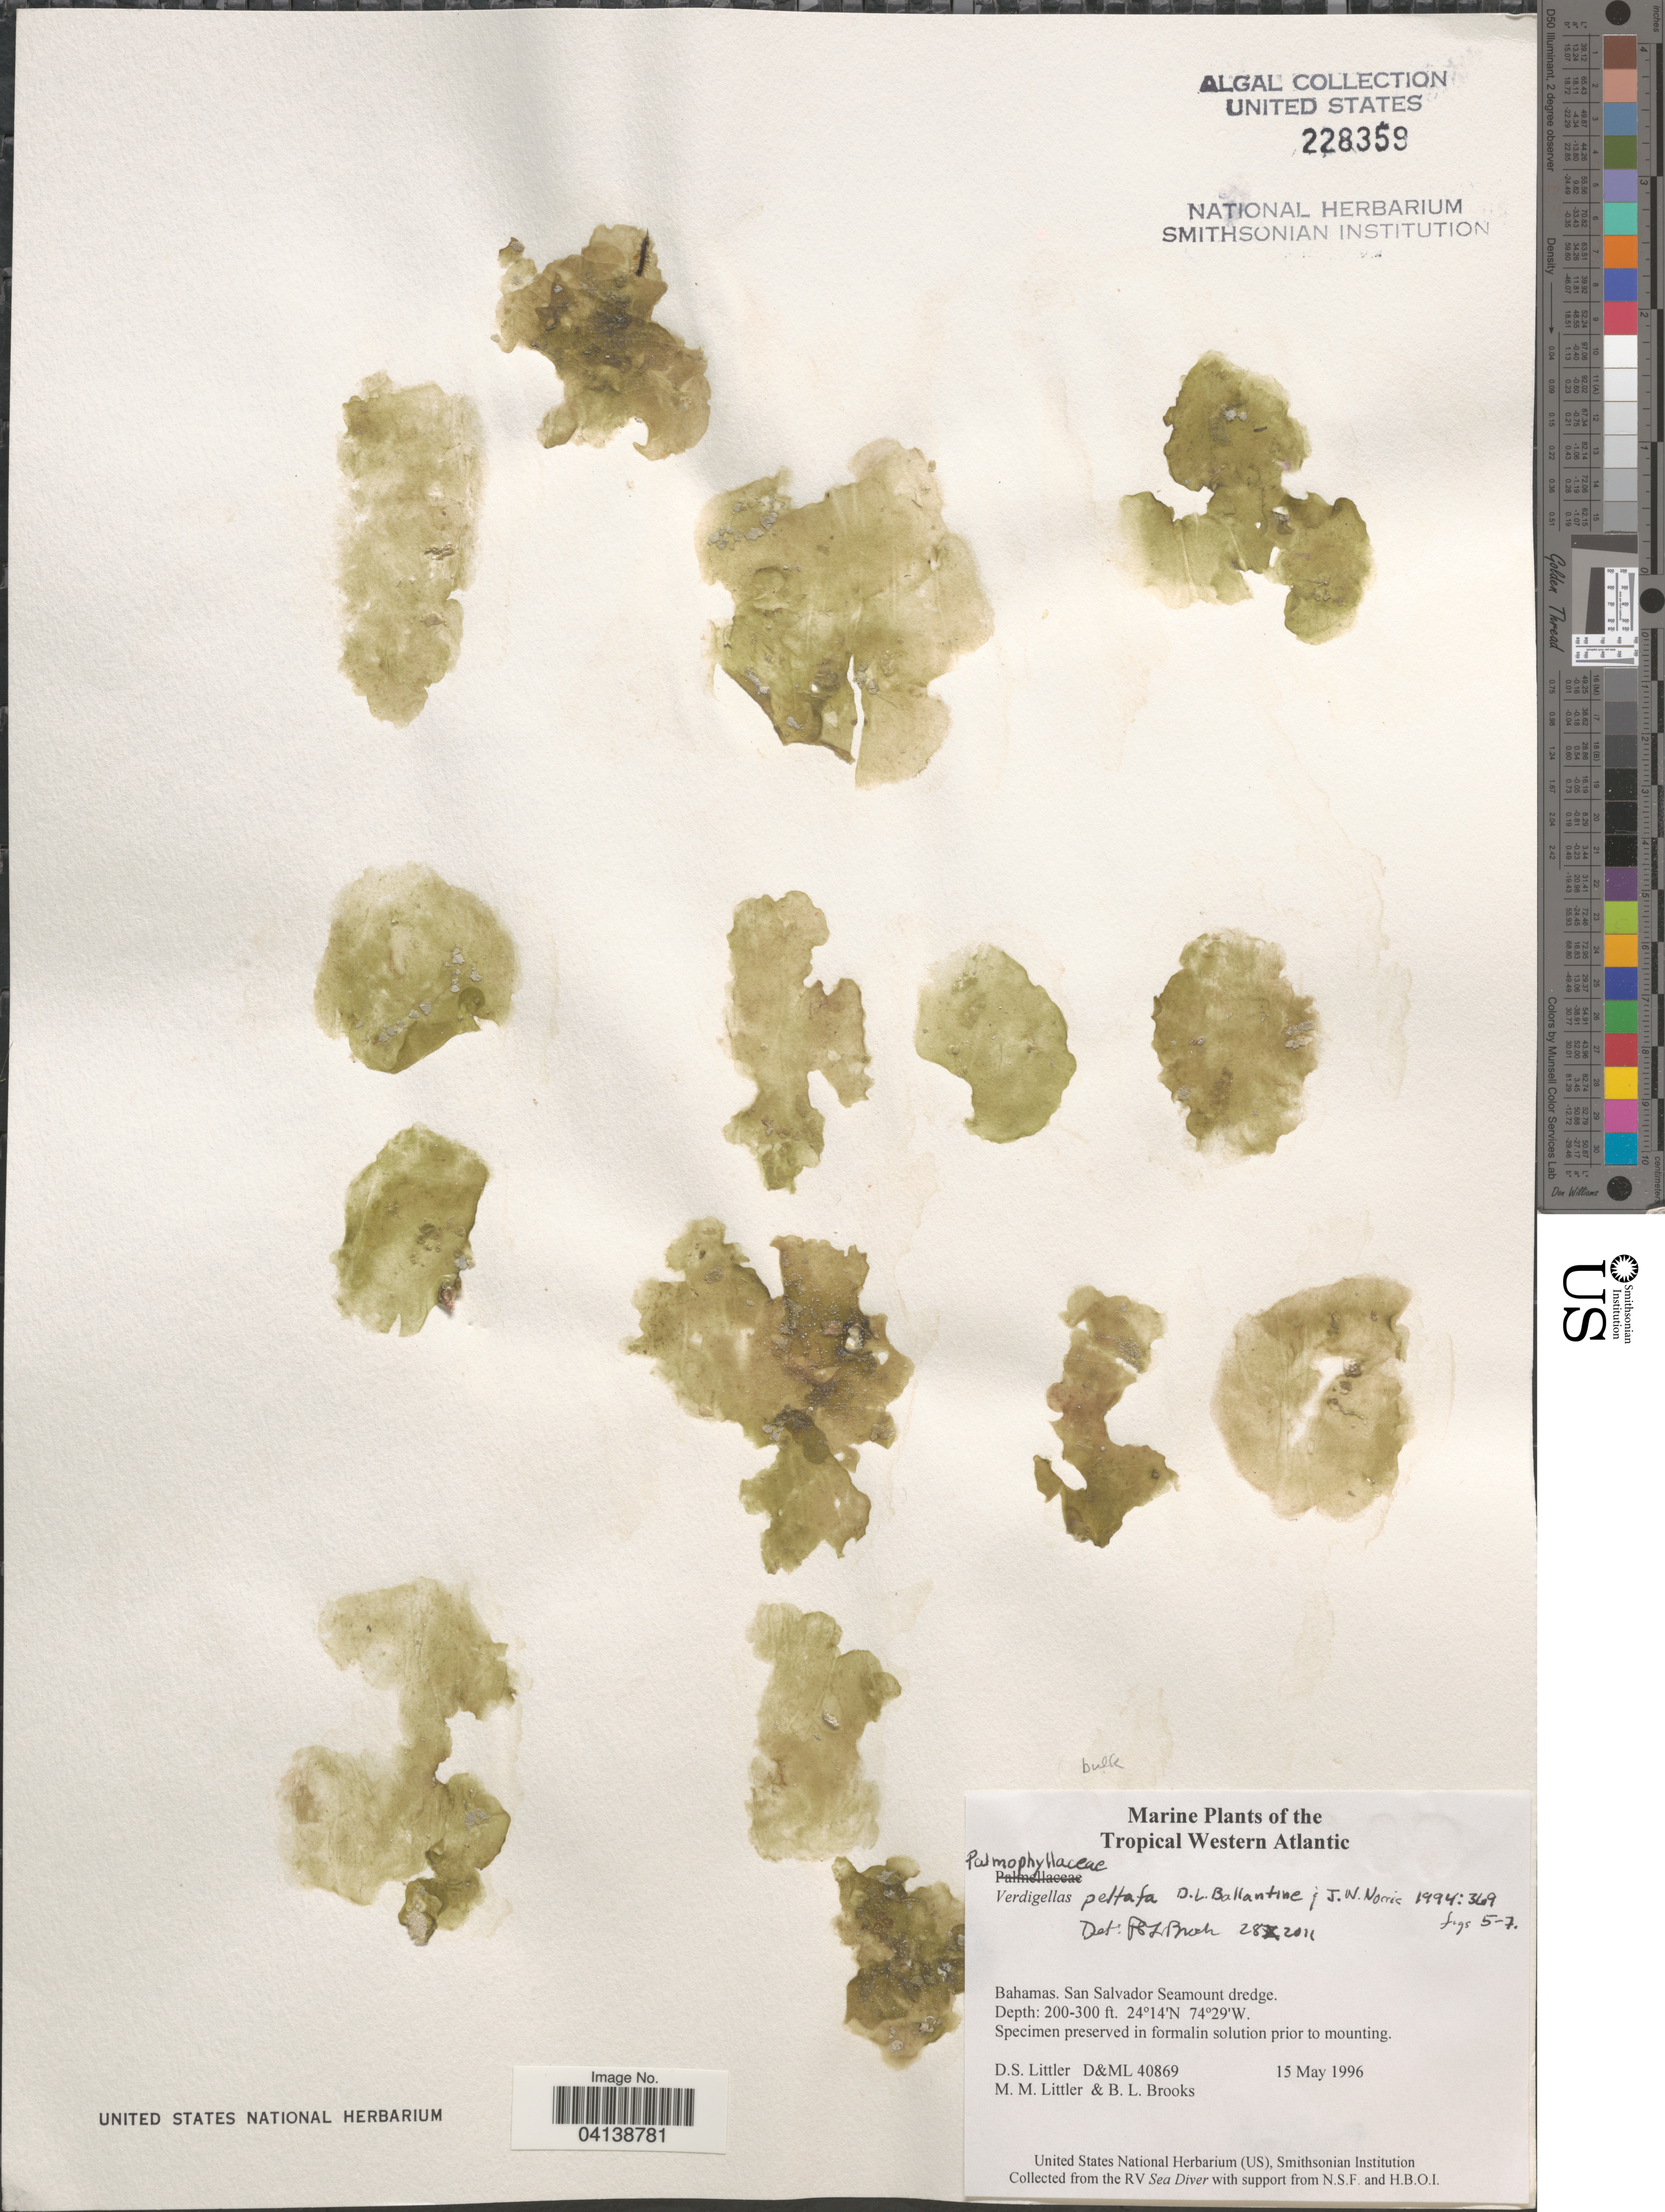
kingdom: Plantae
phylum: Chlorophyta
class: Prasinophyceae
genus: Verdigellas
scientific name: Verdigellas peltata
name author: D.L. Ballant. & J.N. Norris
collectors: D. S. Littler & B. Brooks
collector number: D&ML40869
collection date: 1996-05-15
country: Bahamas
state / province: San Salvador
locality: The Tropical Western Atlantic. San Salvador Seamount dredge.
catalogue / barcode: US 228359